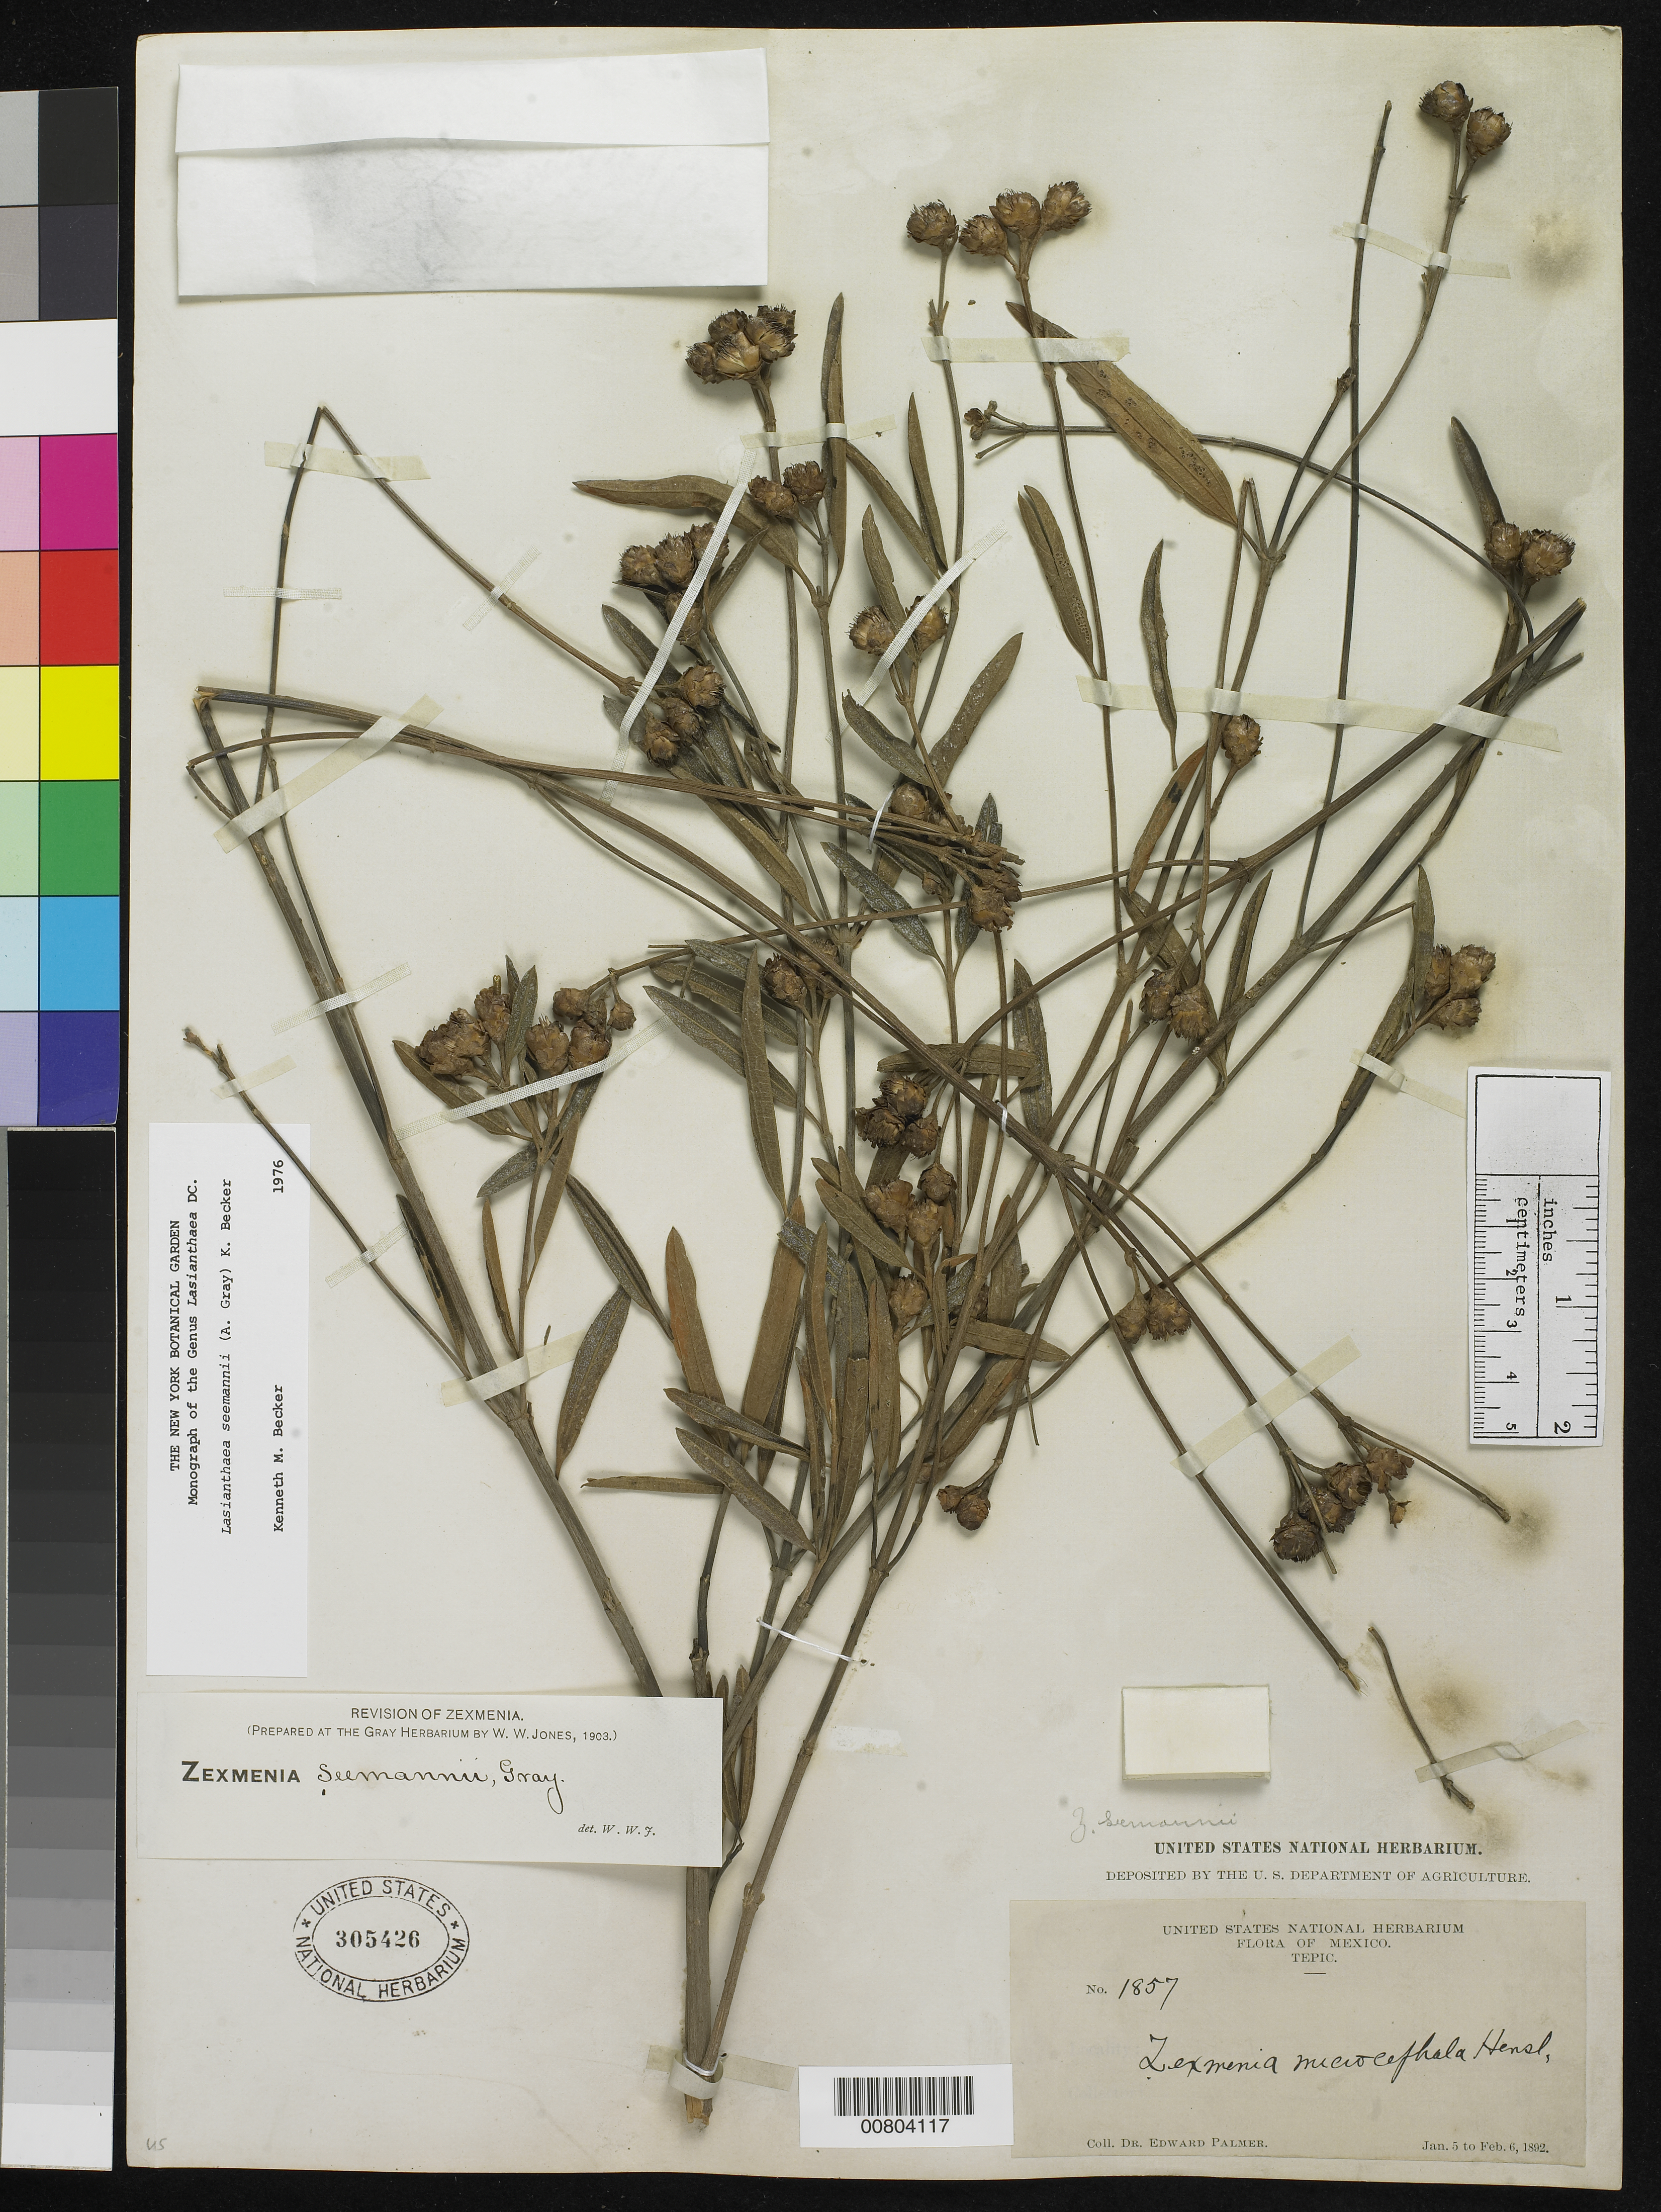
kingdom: Plantae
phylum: Tracheophyta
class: Magnoliopsida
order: Asterales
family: Asteraceae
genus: Lasianthaea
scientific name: Lasianthaea seemannii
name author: (A. Gray) K.M. Becker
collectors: E. Palmer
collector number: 1857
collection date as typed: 05 Jan 1892 to 06 Feb 1892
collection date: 1892-01-05/1892-02-06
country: Mexico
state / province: Nayarit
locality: Tepic, Nayarit.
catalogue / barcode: US 305426